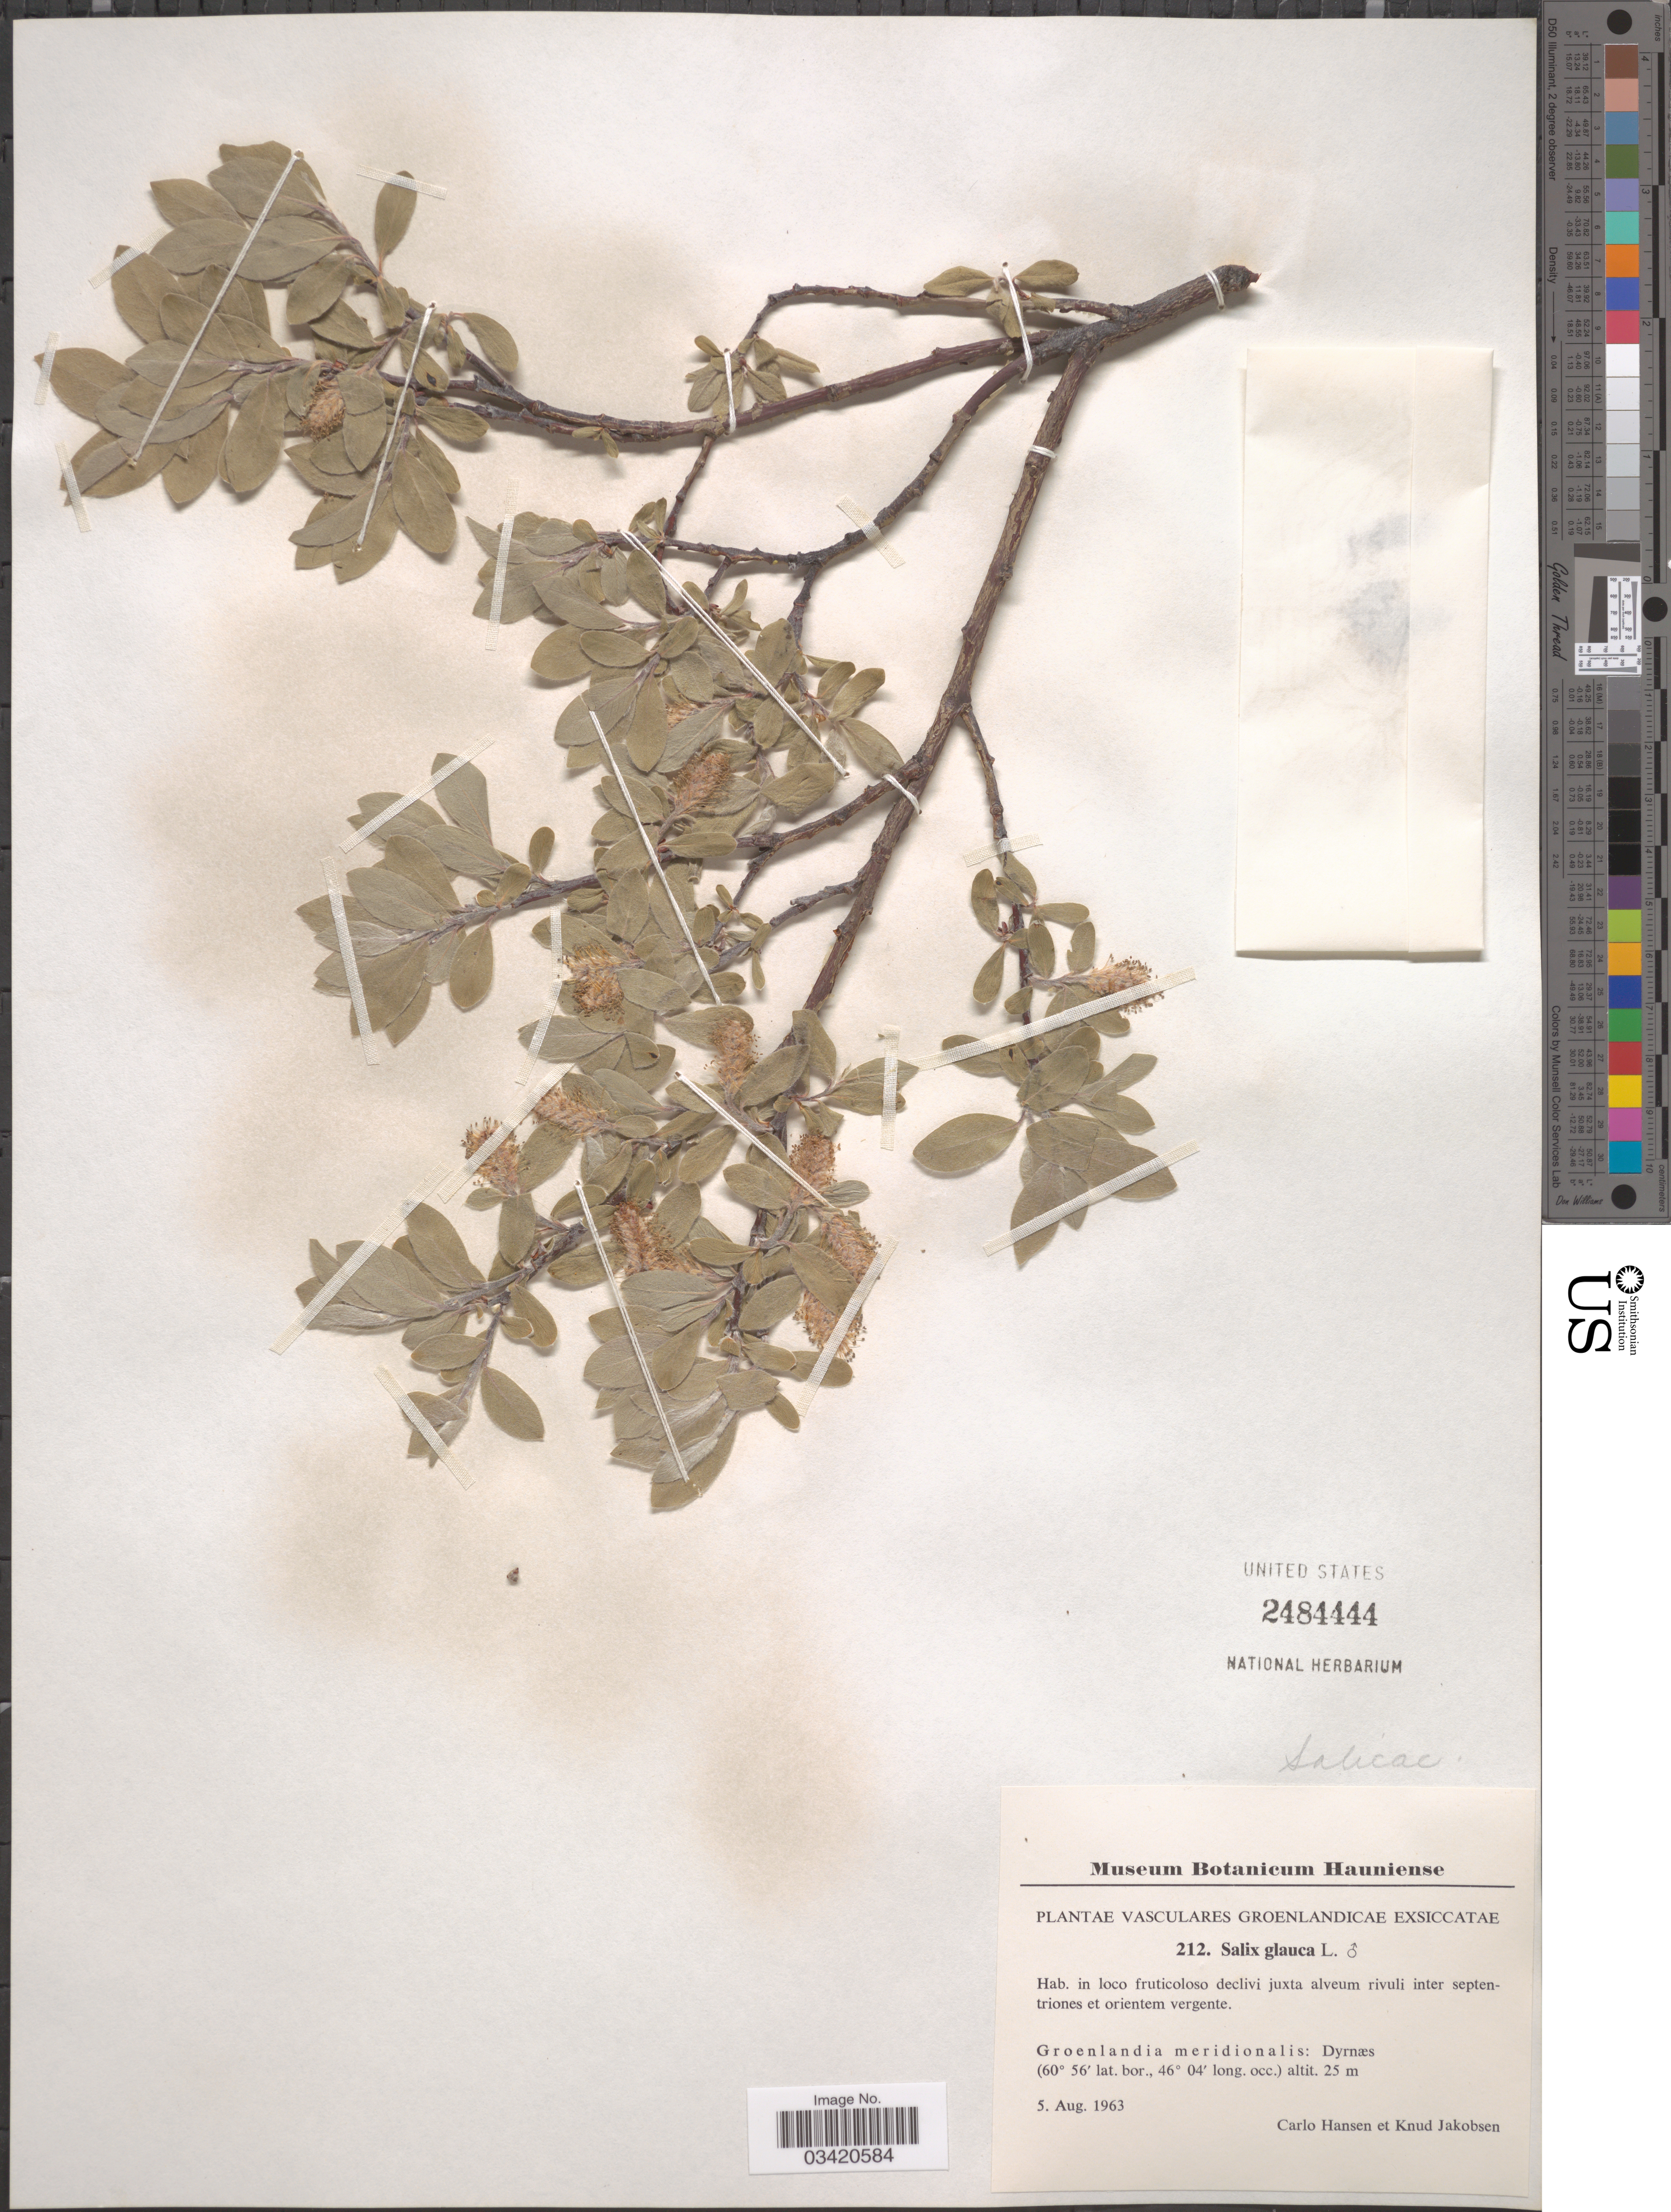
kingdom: Plantae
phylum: Tracheophyta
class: Magnoliopsida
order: Malpighiales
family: Salicaceae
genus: Salix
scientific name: Salix glauca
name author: L.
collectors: C. Hansen & K. Jakobsen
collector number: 212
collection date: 1963-08-05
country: Greenland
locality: Groenlandia meridionalis: Dyrnæs.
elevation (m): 25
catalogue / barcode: US 2484444